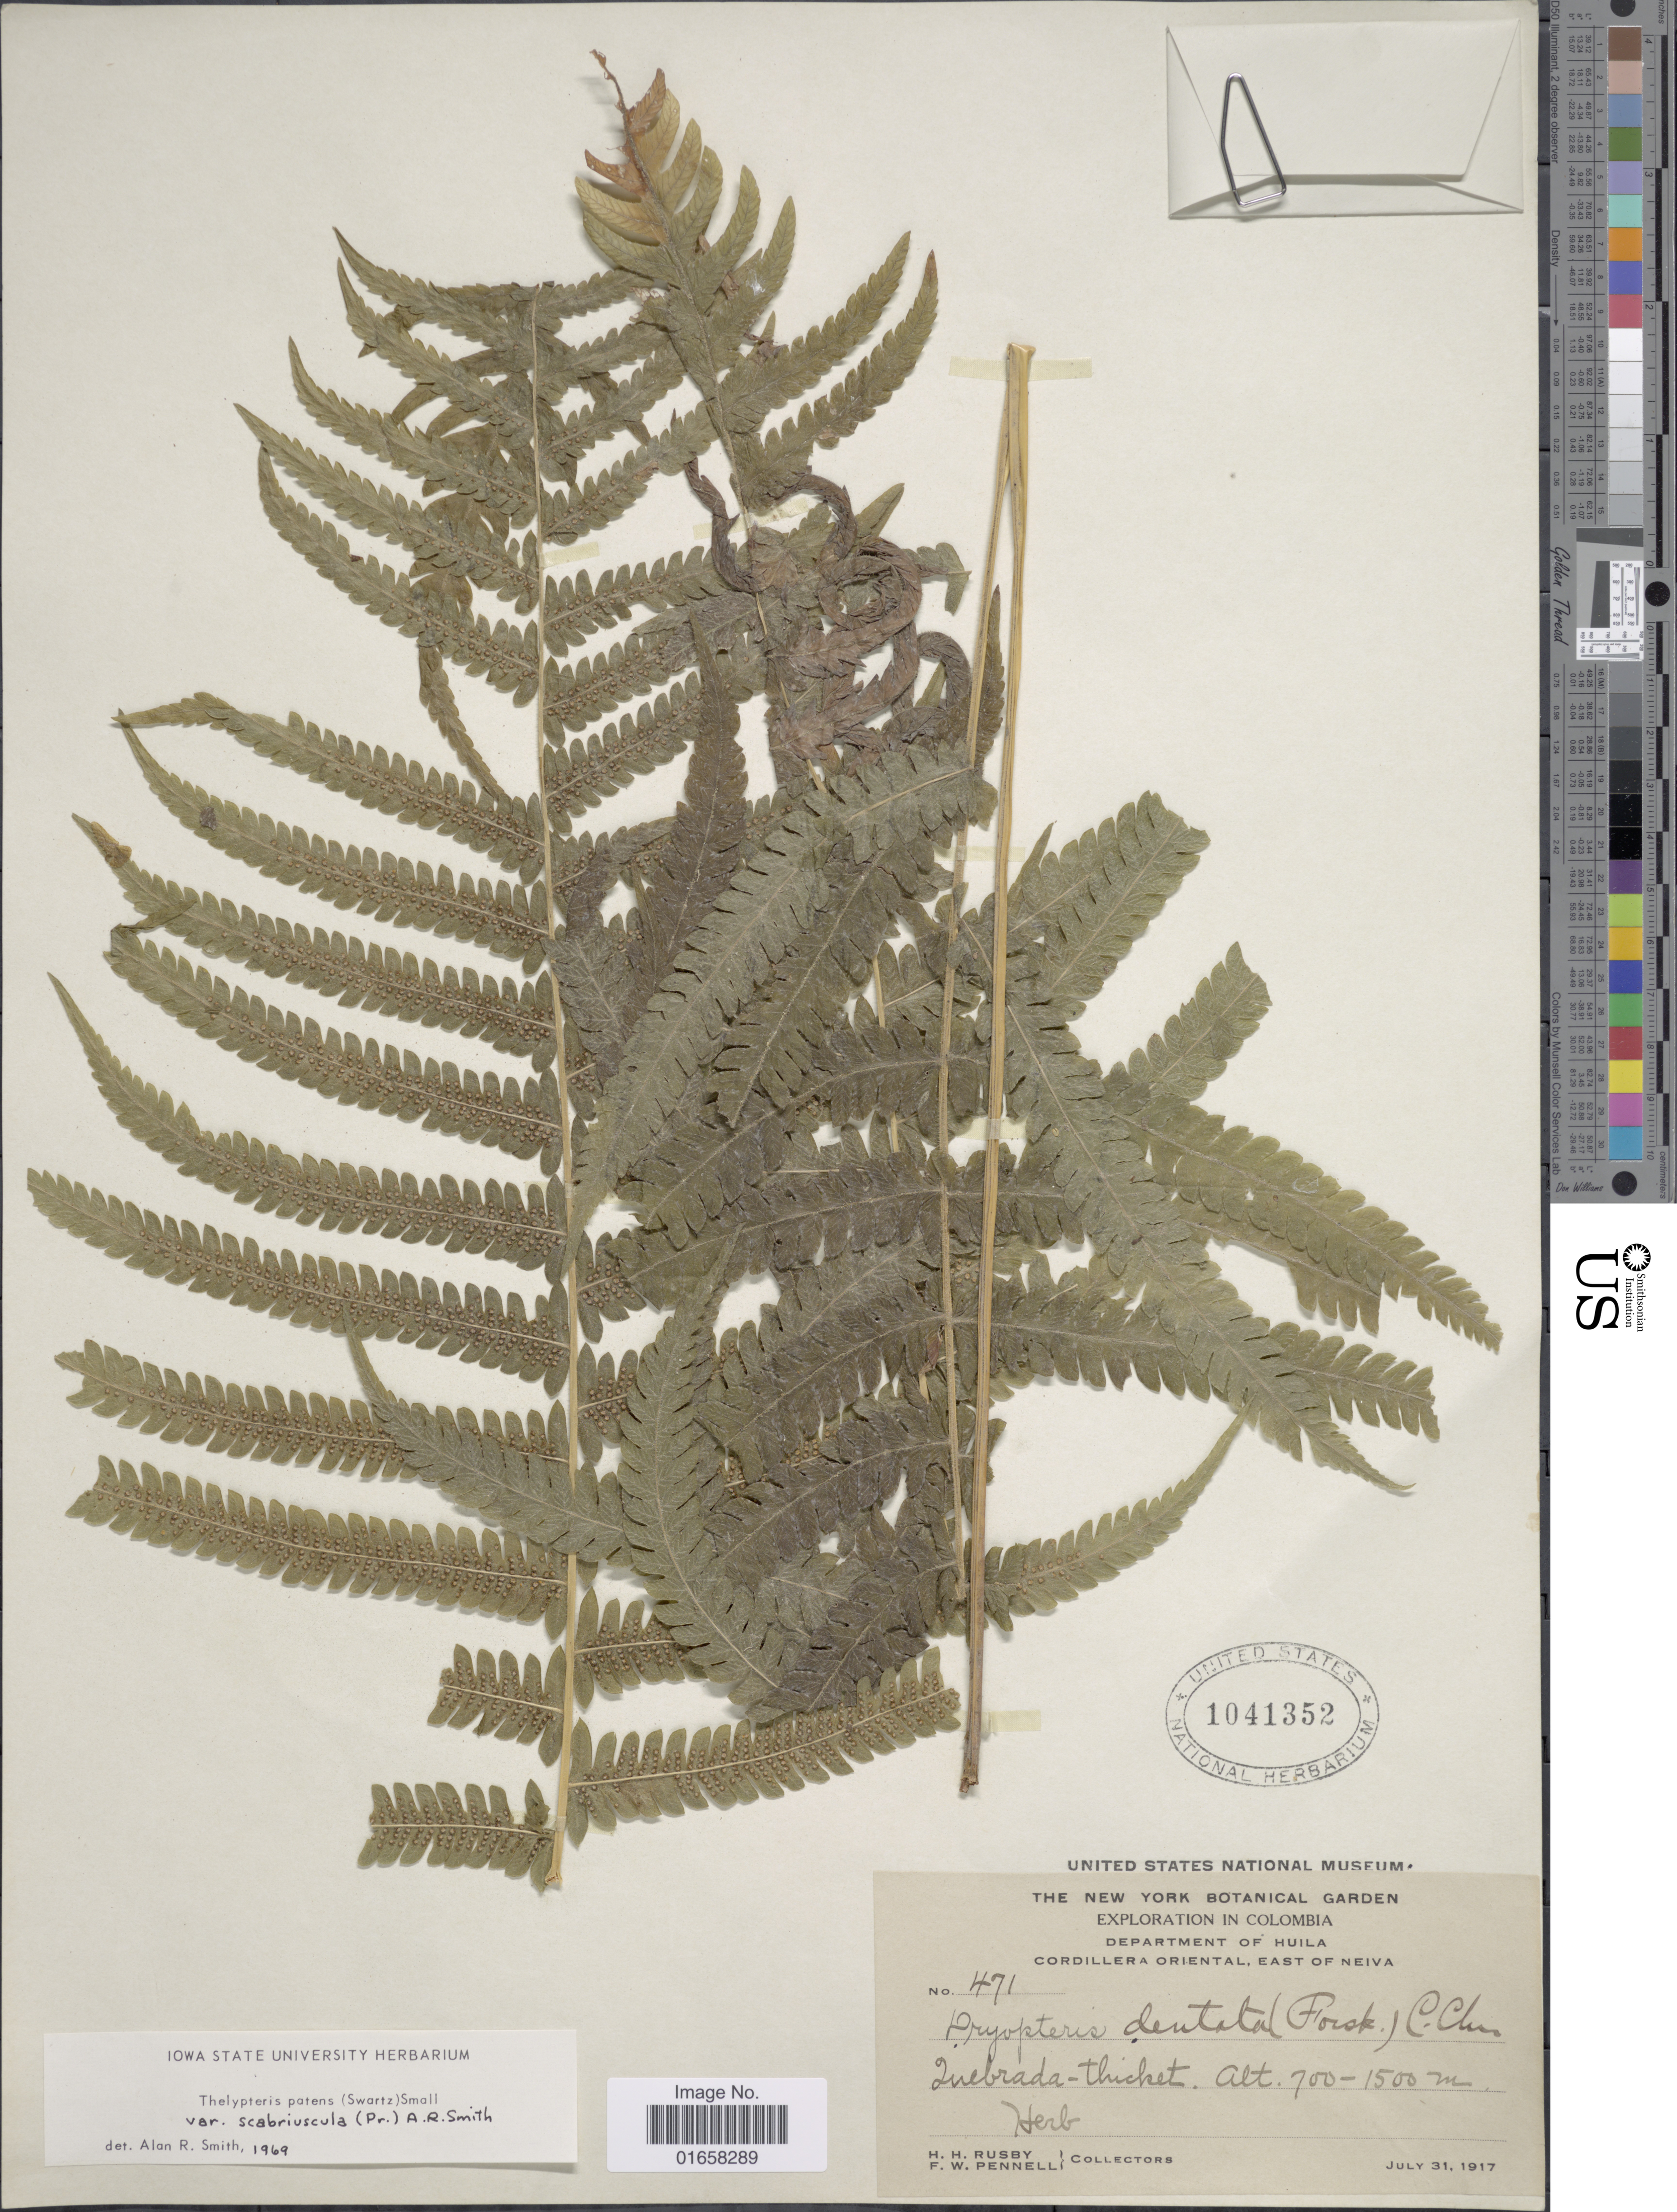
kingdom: Plantae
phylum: Tracheophyta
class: Polypodiopsida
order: Polypodiales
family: Thelypteridaceae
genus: Christella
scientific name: Christella patens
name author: (Sw.) Holttum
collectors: H. H. Rusby & F. W. Pennell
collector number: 471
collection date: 1917-07-31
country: Colombia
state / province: Huila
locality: Department of Huila. Cordillera Oriental, East of Neiva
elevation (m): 700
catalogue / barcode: US 1041352